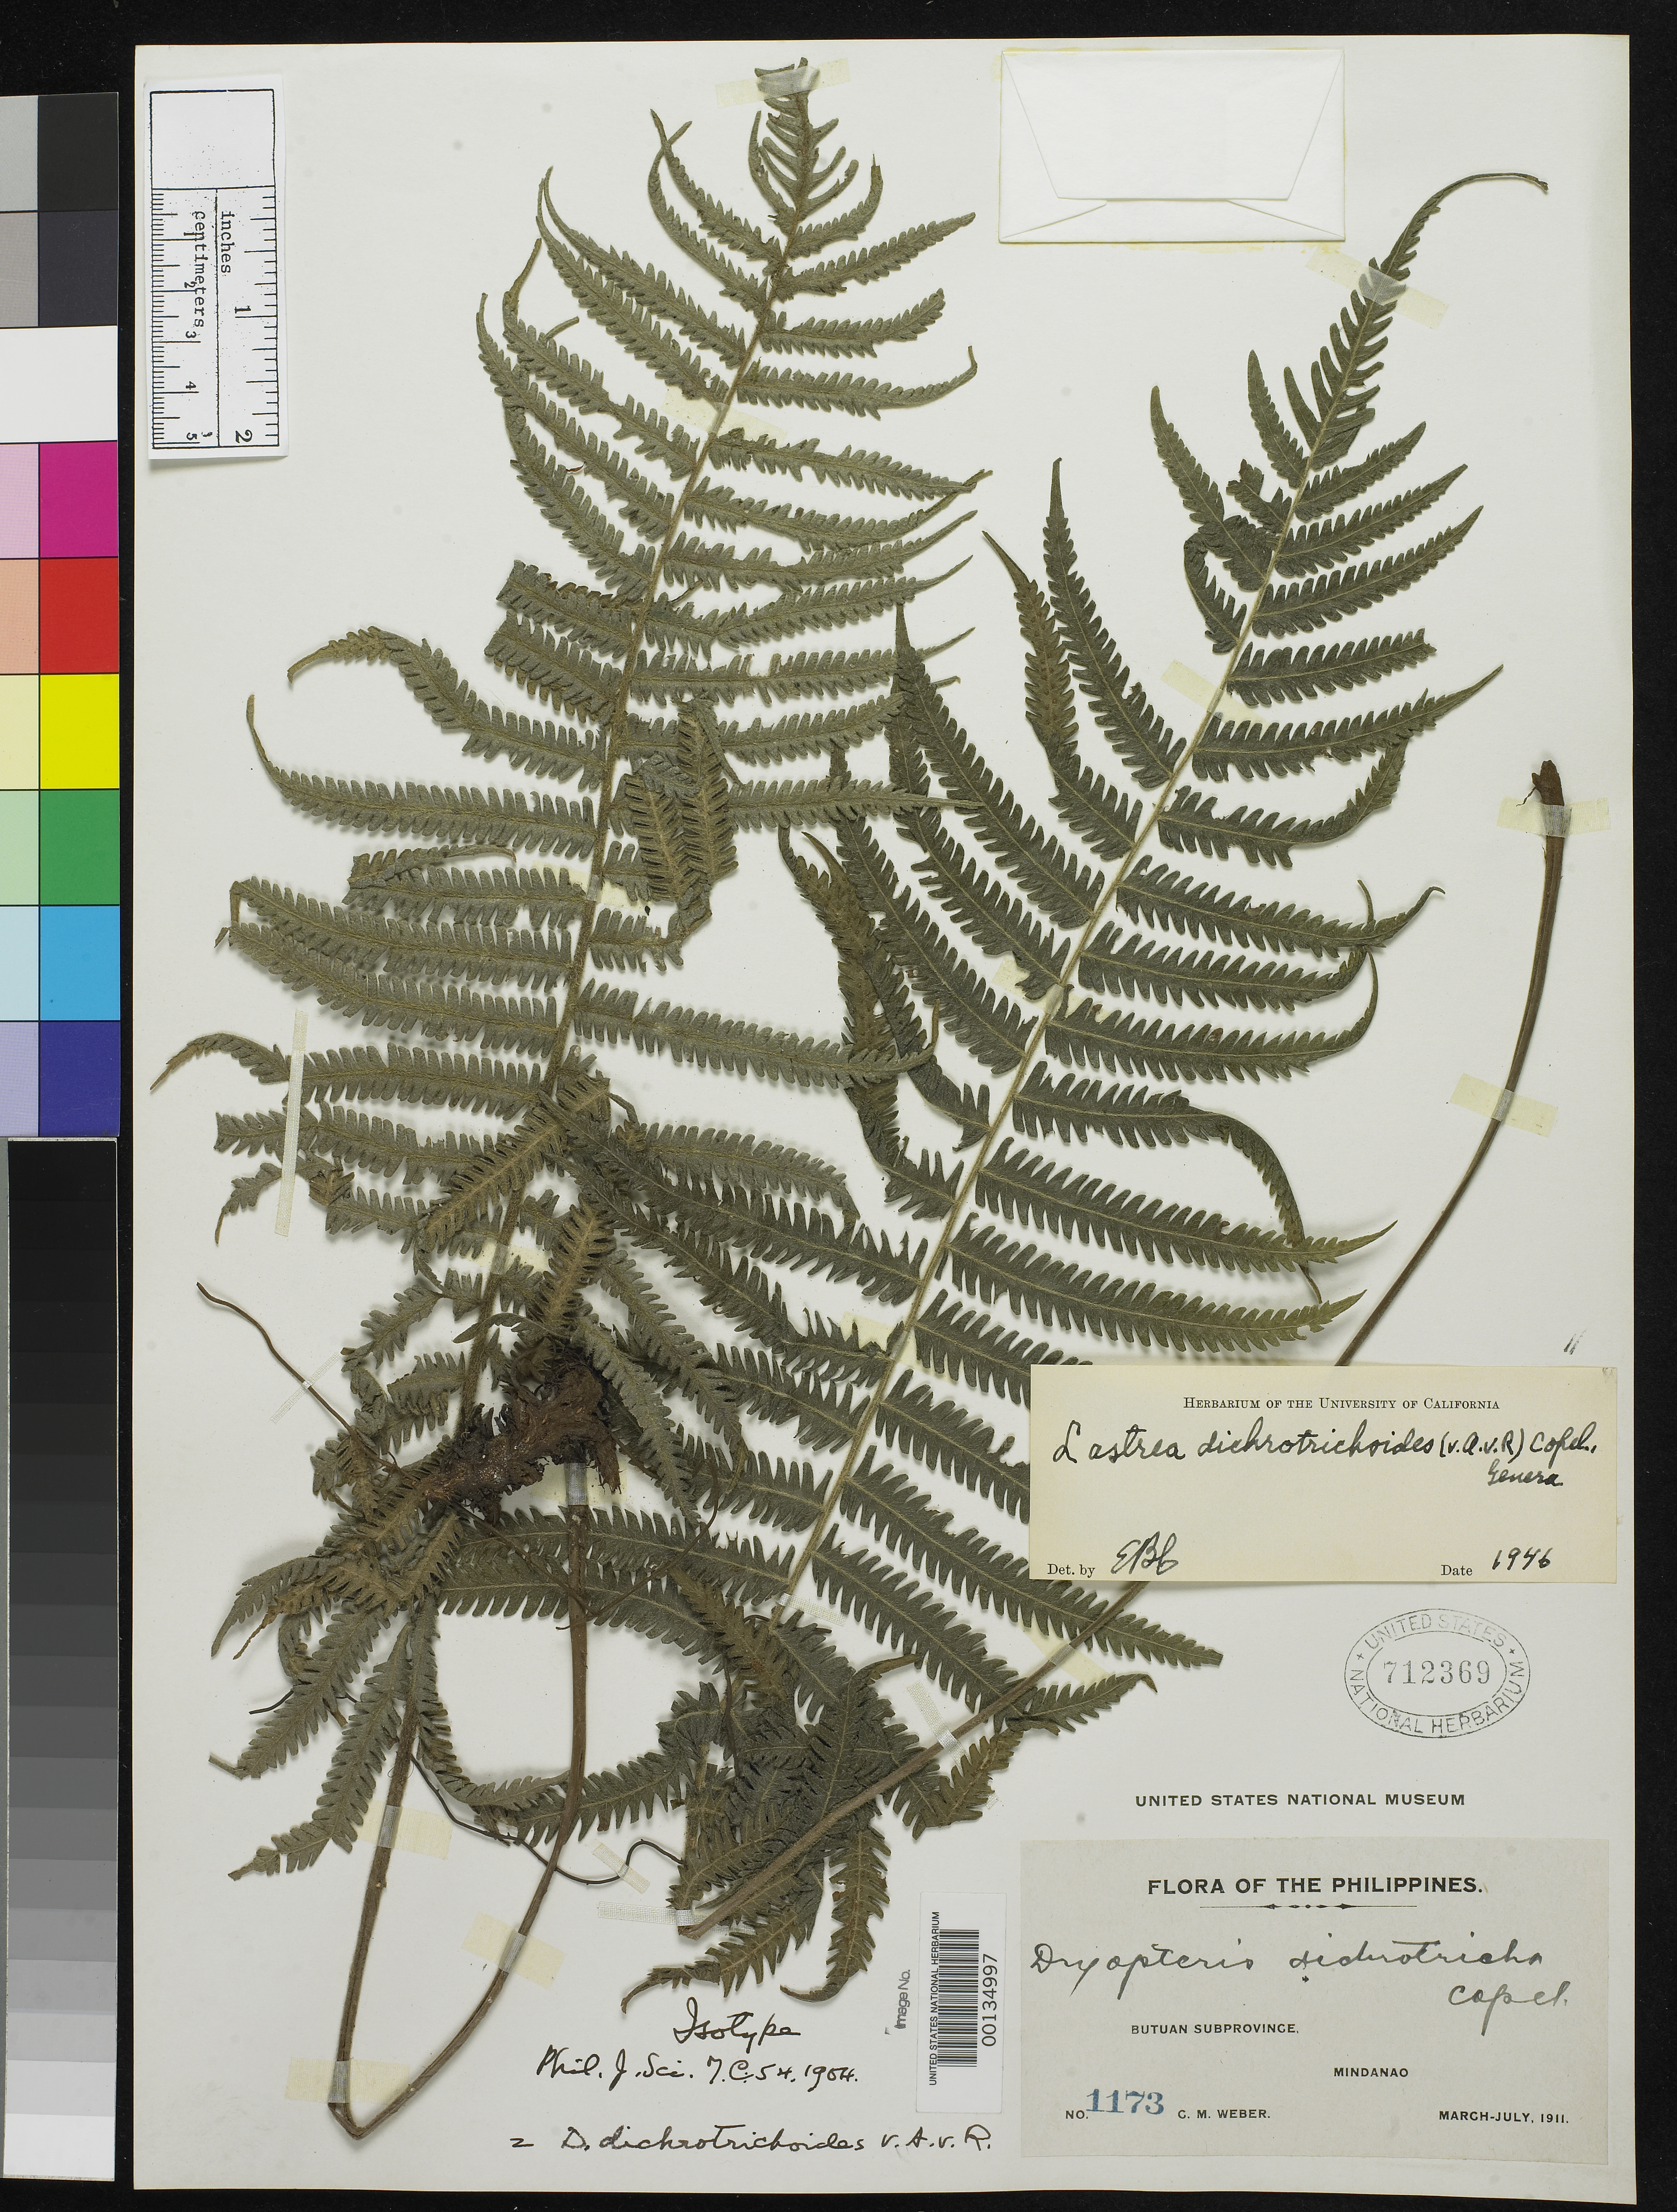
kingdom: Plantae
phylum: Tracheophyta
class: Polypodiopsida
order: Polypodiales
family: Dryopteridaceae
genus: Dryopteris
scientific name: Dryopteris dichrotricha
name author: Copel.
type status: Type Collection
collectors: C. M. Weber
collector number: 1173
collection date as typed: Mar 1911 to -- Jul 1911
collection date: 1911-03/1911-07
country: Philippines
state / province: Caraga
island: Mindanao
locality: Butuan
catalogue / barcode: US 712369